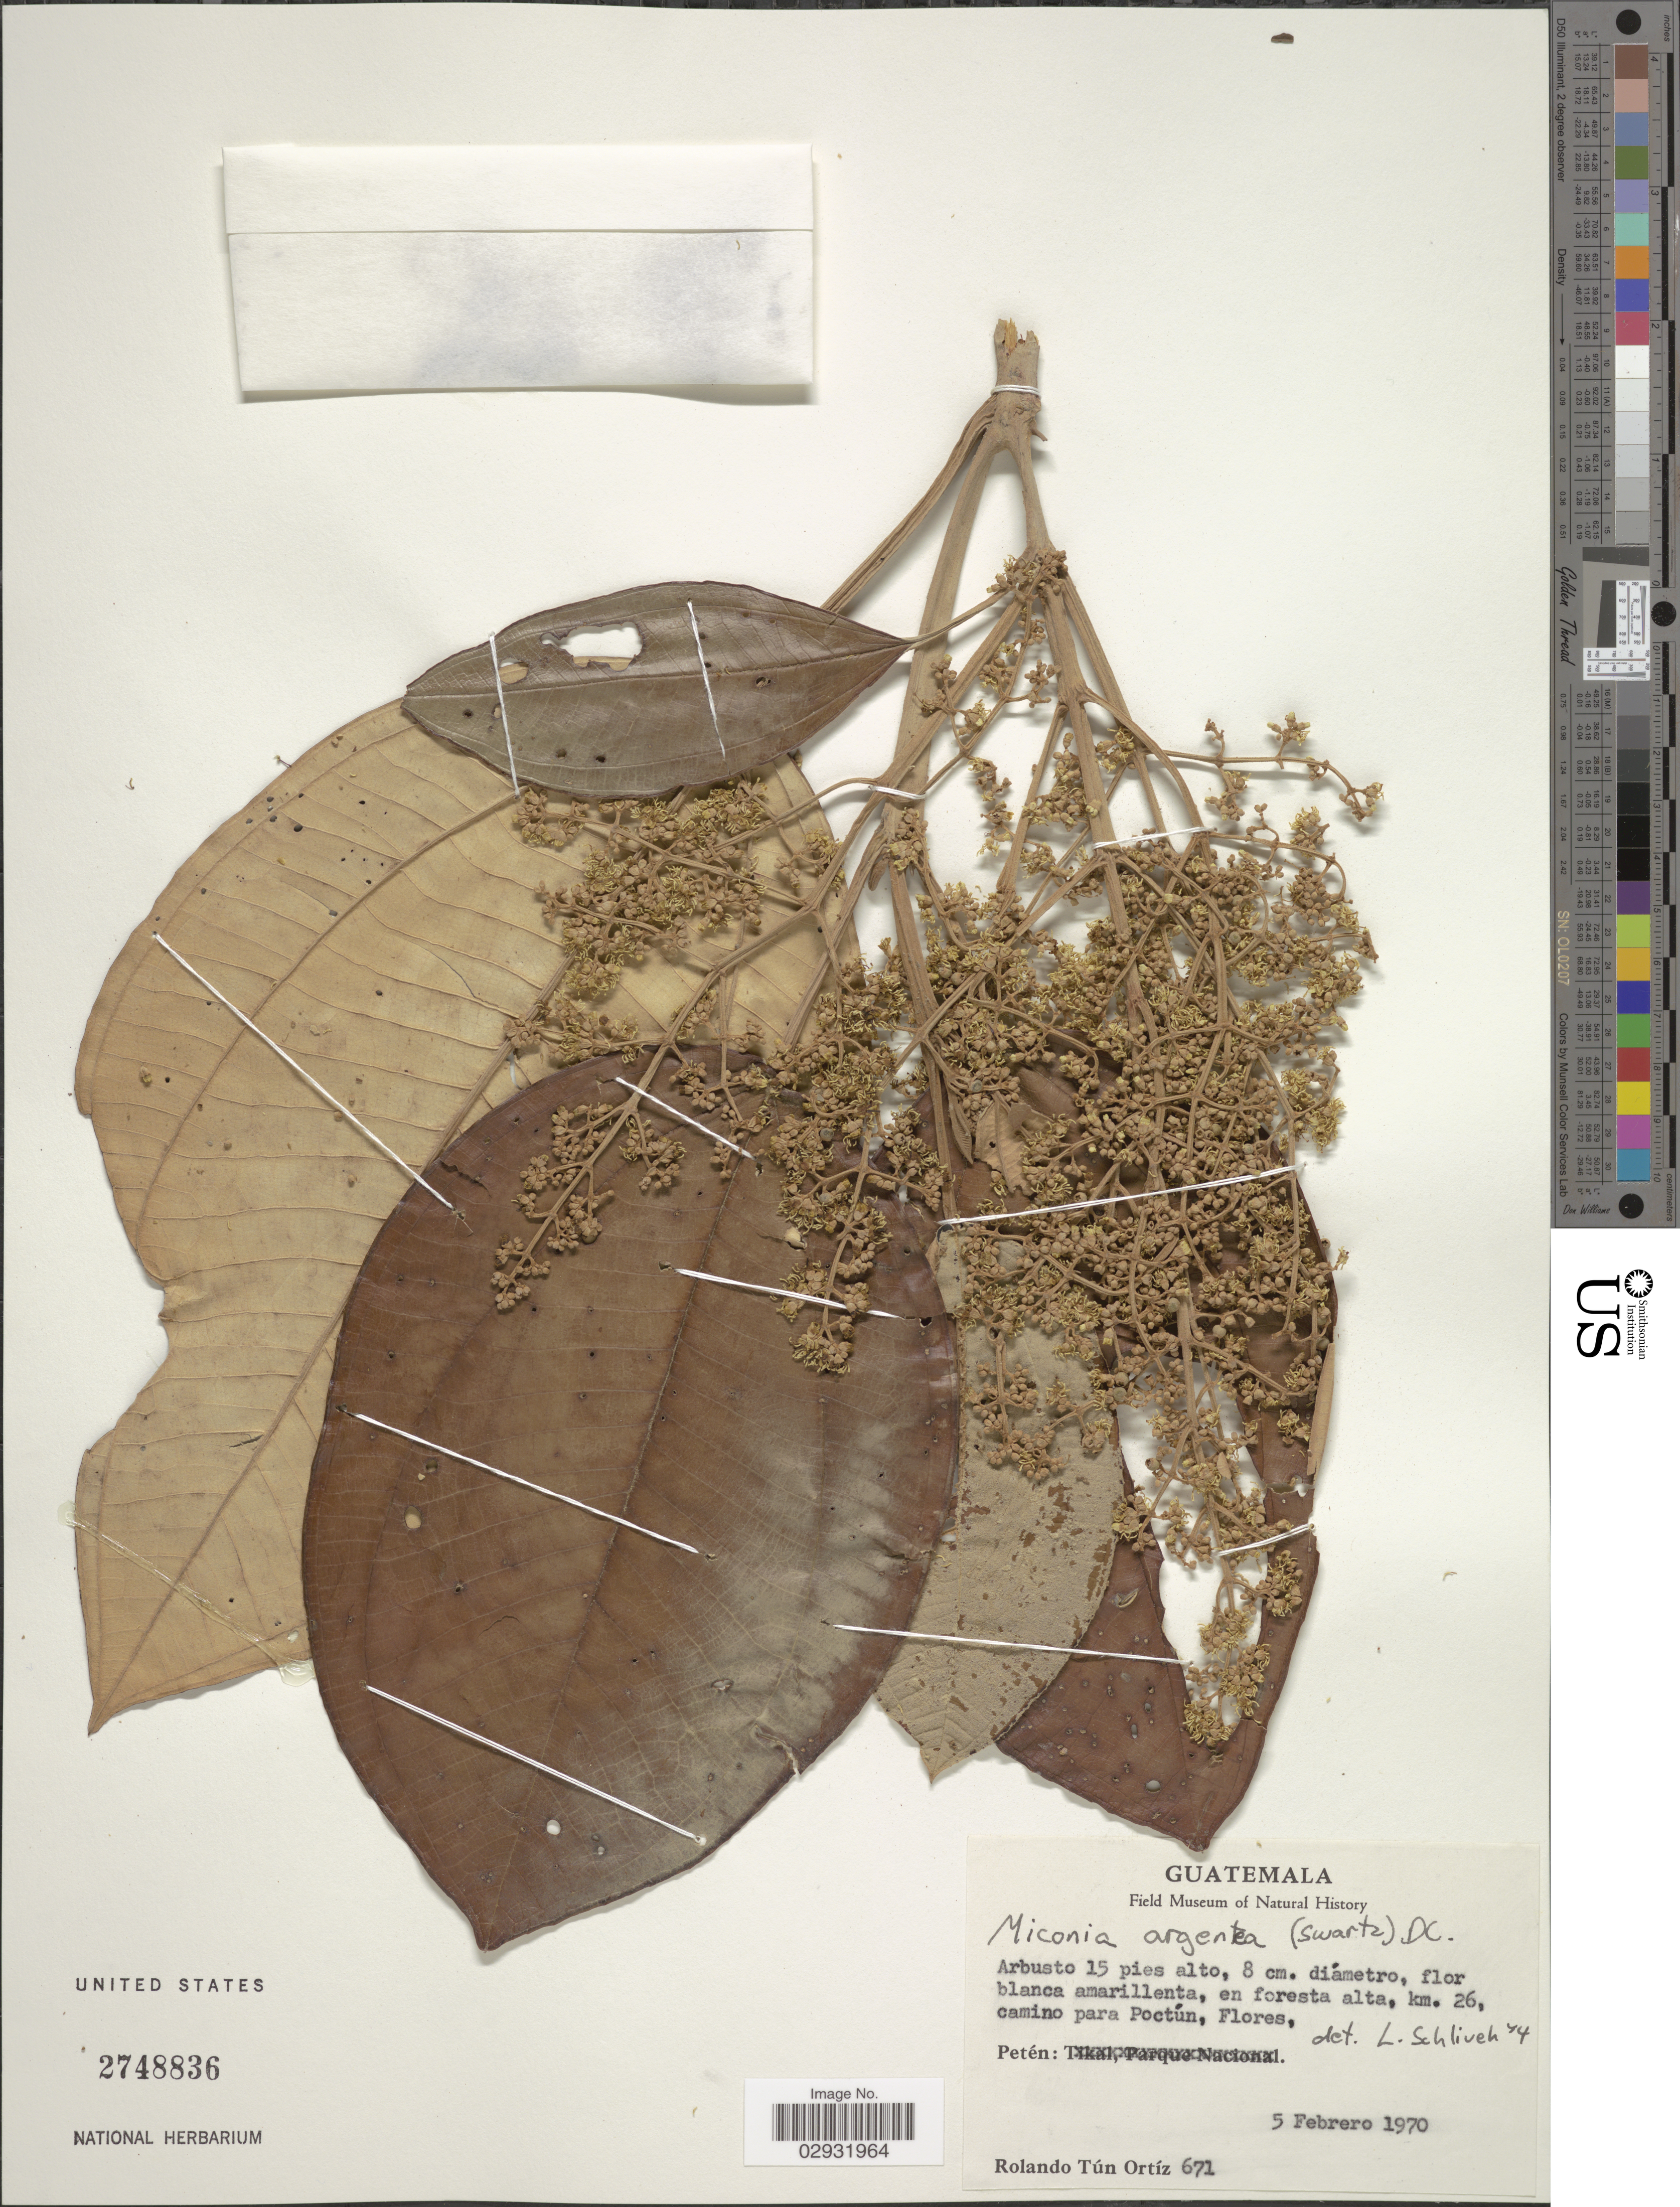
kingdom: Plantae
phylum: Tracheophyta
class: Magnoliopsida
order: Myrtales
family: Melastomataceae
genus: Miconia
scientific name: Miconia argentea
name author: (Sw.) DC.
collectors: R. T. Ortíz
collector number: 671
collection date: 1970-02-05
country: Guatemala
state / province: El Petén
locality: En foresta alta, km. 26, camino para Poctún, Flores. Petén.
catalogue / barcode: US 2748836